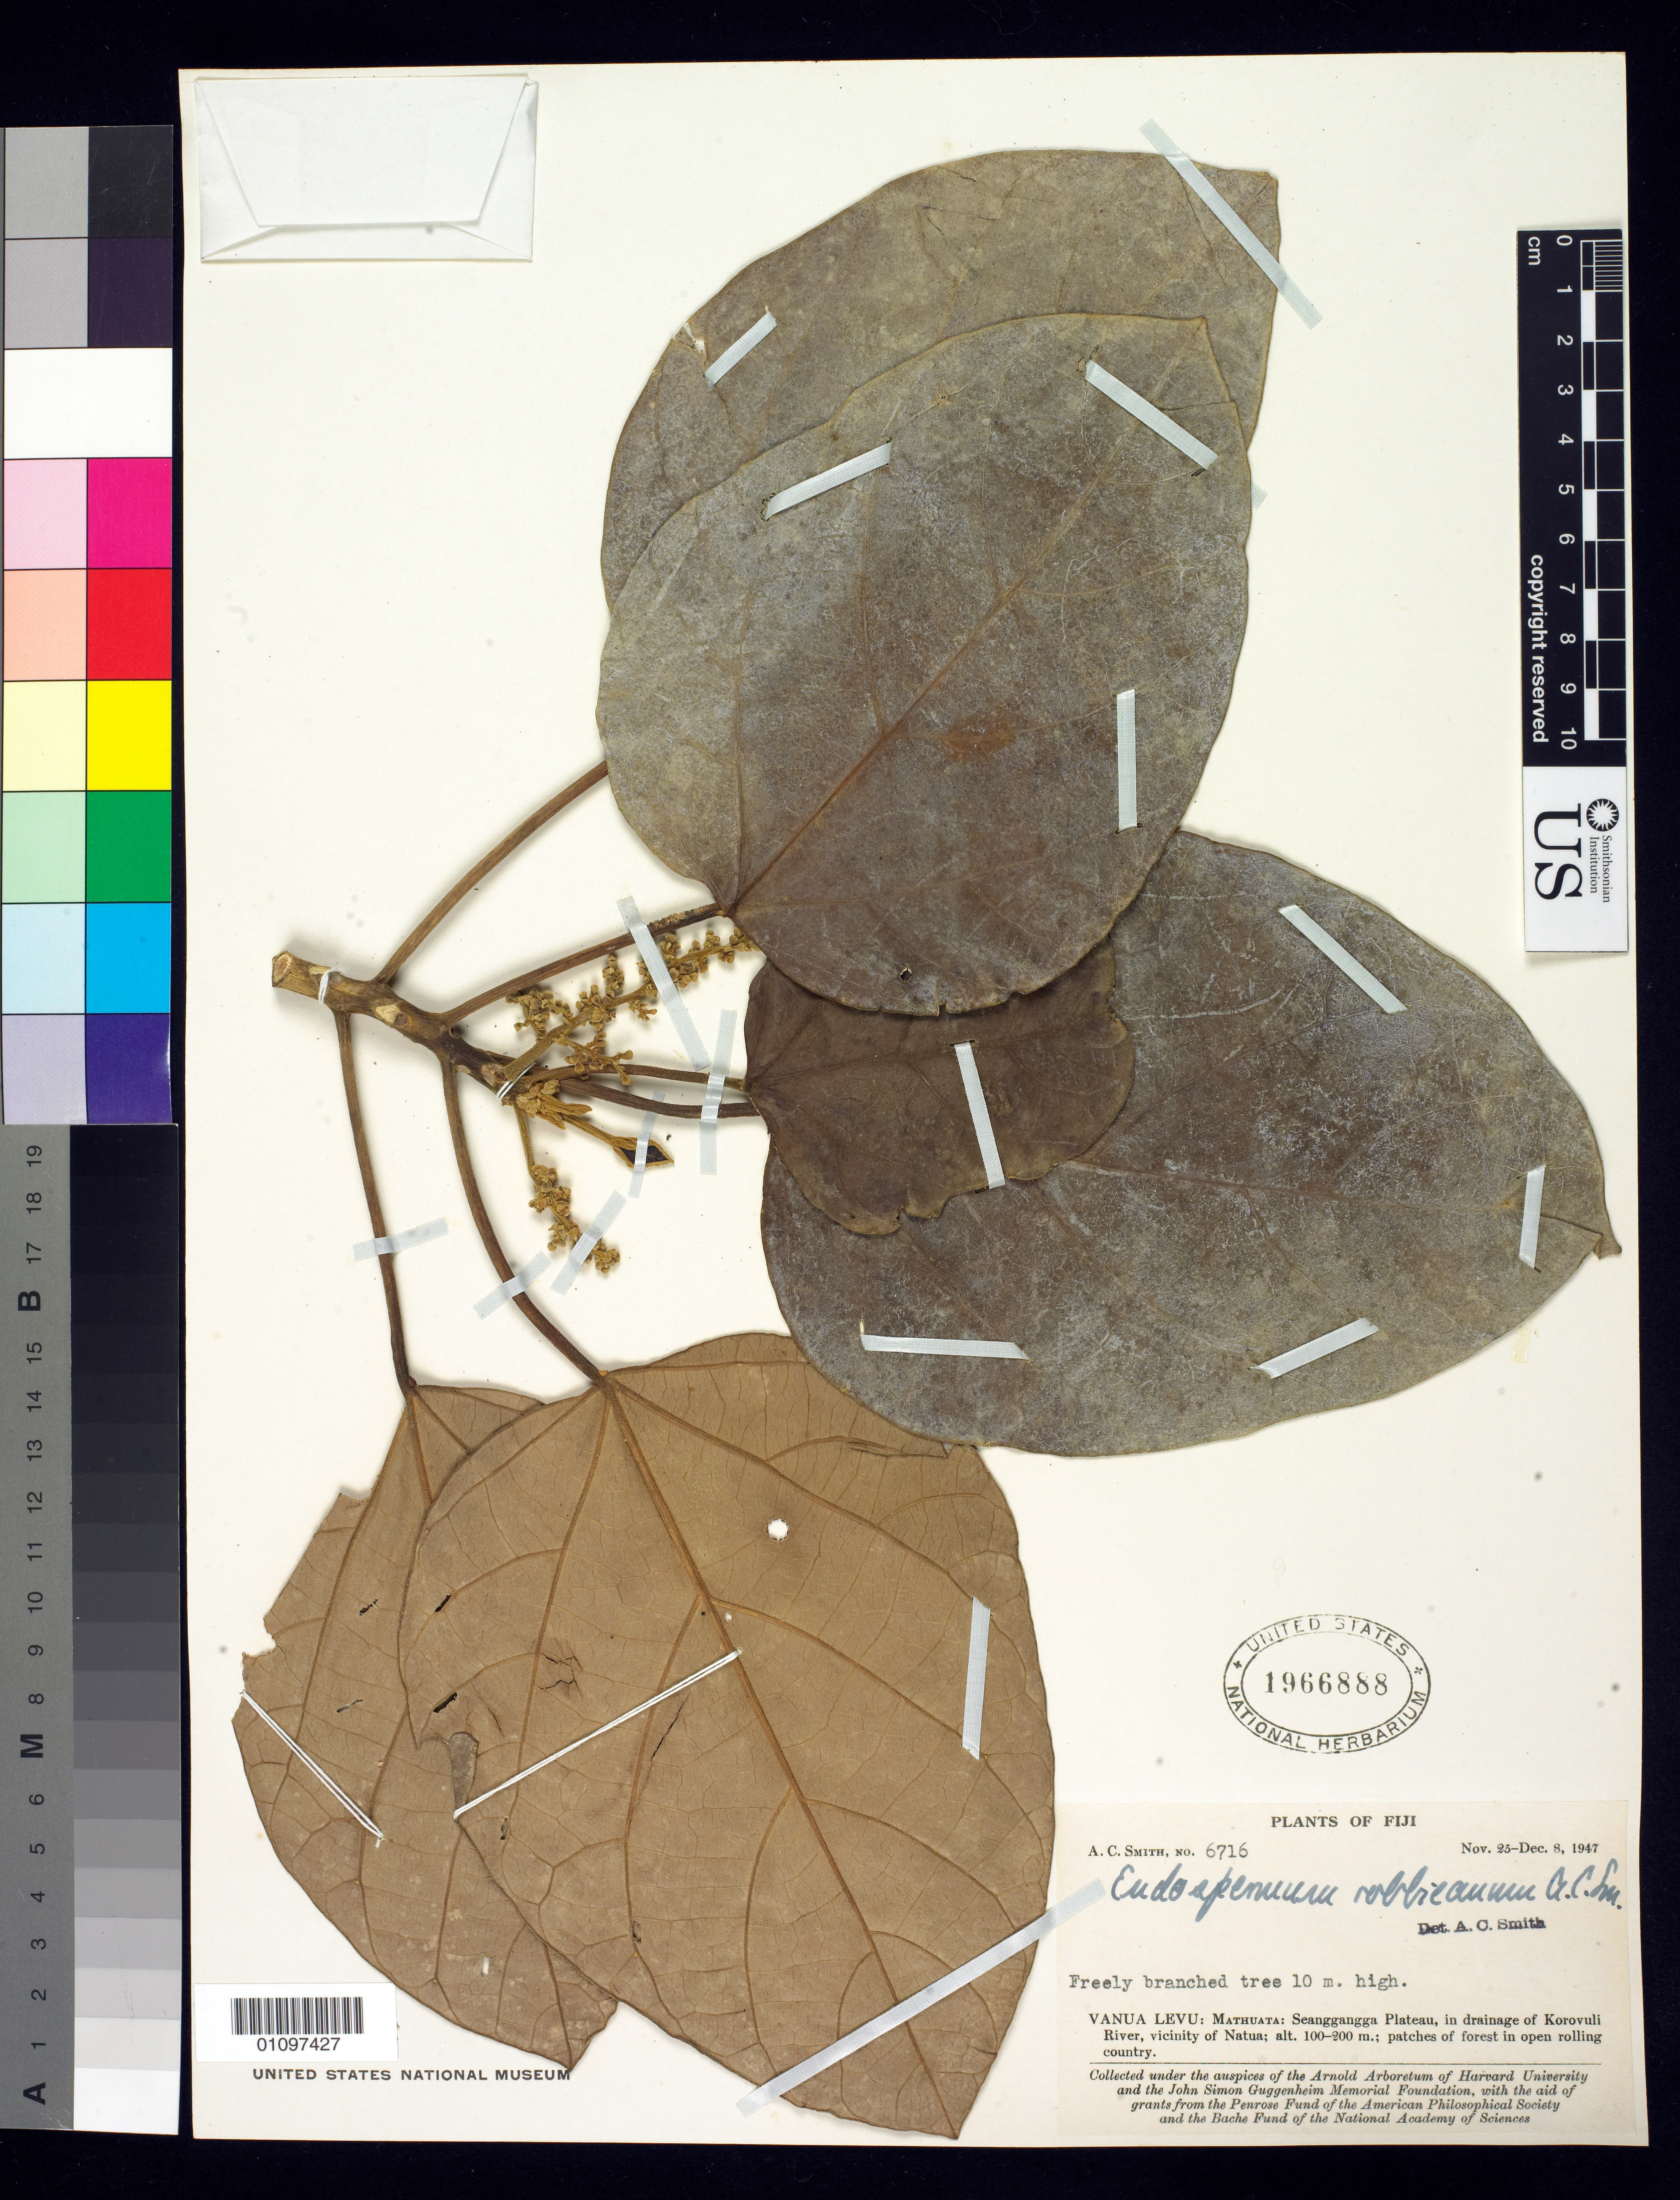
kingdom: Plantae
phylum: Tracheophyta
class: Magnoliopsida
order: Malpighiales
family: Euphorbiaceae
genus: Endospermum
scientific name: Endospermum robbieanum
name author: A.C. Sm.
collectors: A. C. Smith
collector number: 6716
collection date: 1947-11-25/1947-12-08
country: Fiji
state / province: Northern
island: Vanua Levu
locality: Mathuata: Seanggangga Plateau, in drainage of Korovuli river, vicinity of Natua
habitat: patches of forest in open rolling country.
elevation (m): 100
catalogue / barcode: US 1966888